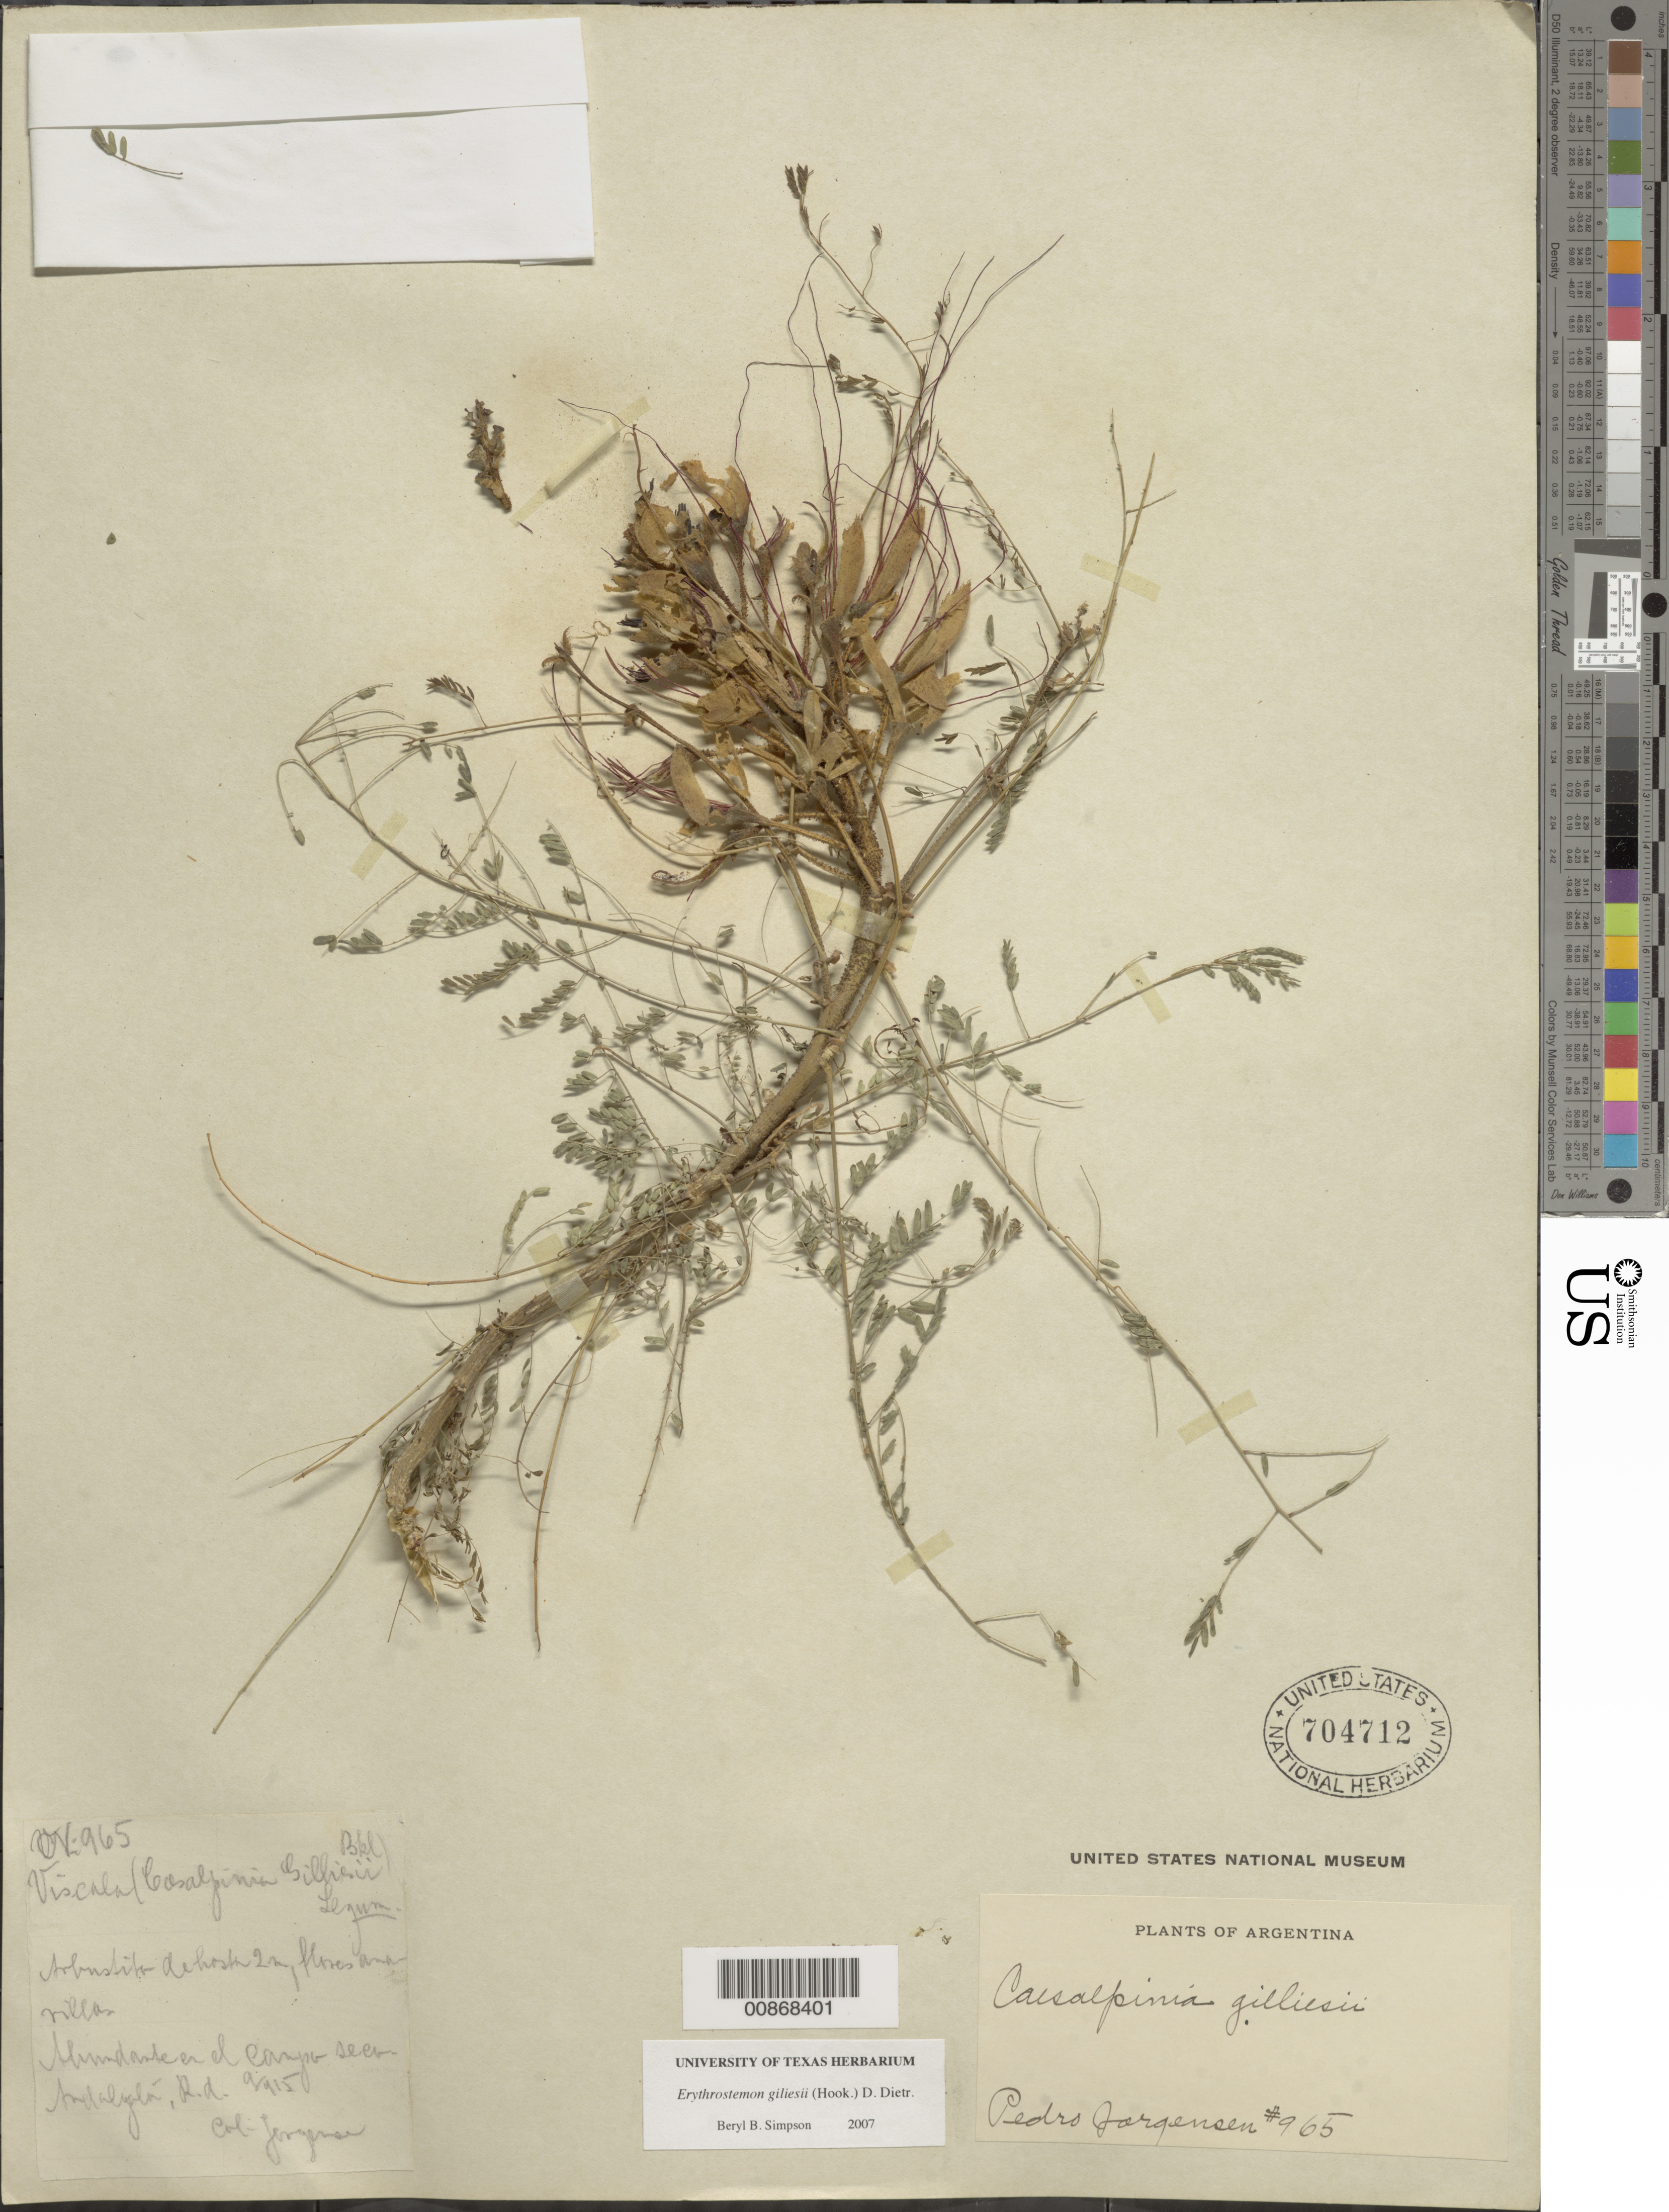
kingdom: Plantae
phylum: Tracheophyta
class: Magnoliopsida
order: Fabales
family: Fabaceae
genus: Erythrostemon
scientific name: Erythrostemon gilliesii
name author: (Hook.) Klotzsch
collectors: P. Jörgensen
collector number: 965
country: Argentina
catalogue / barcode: US 704712